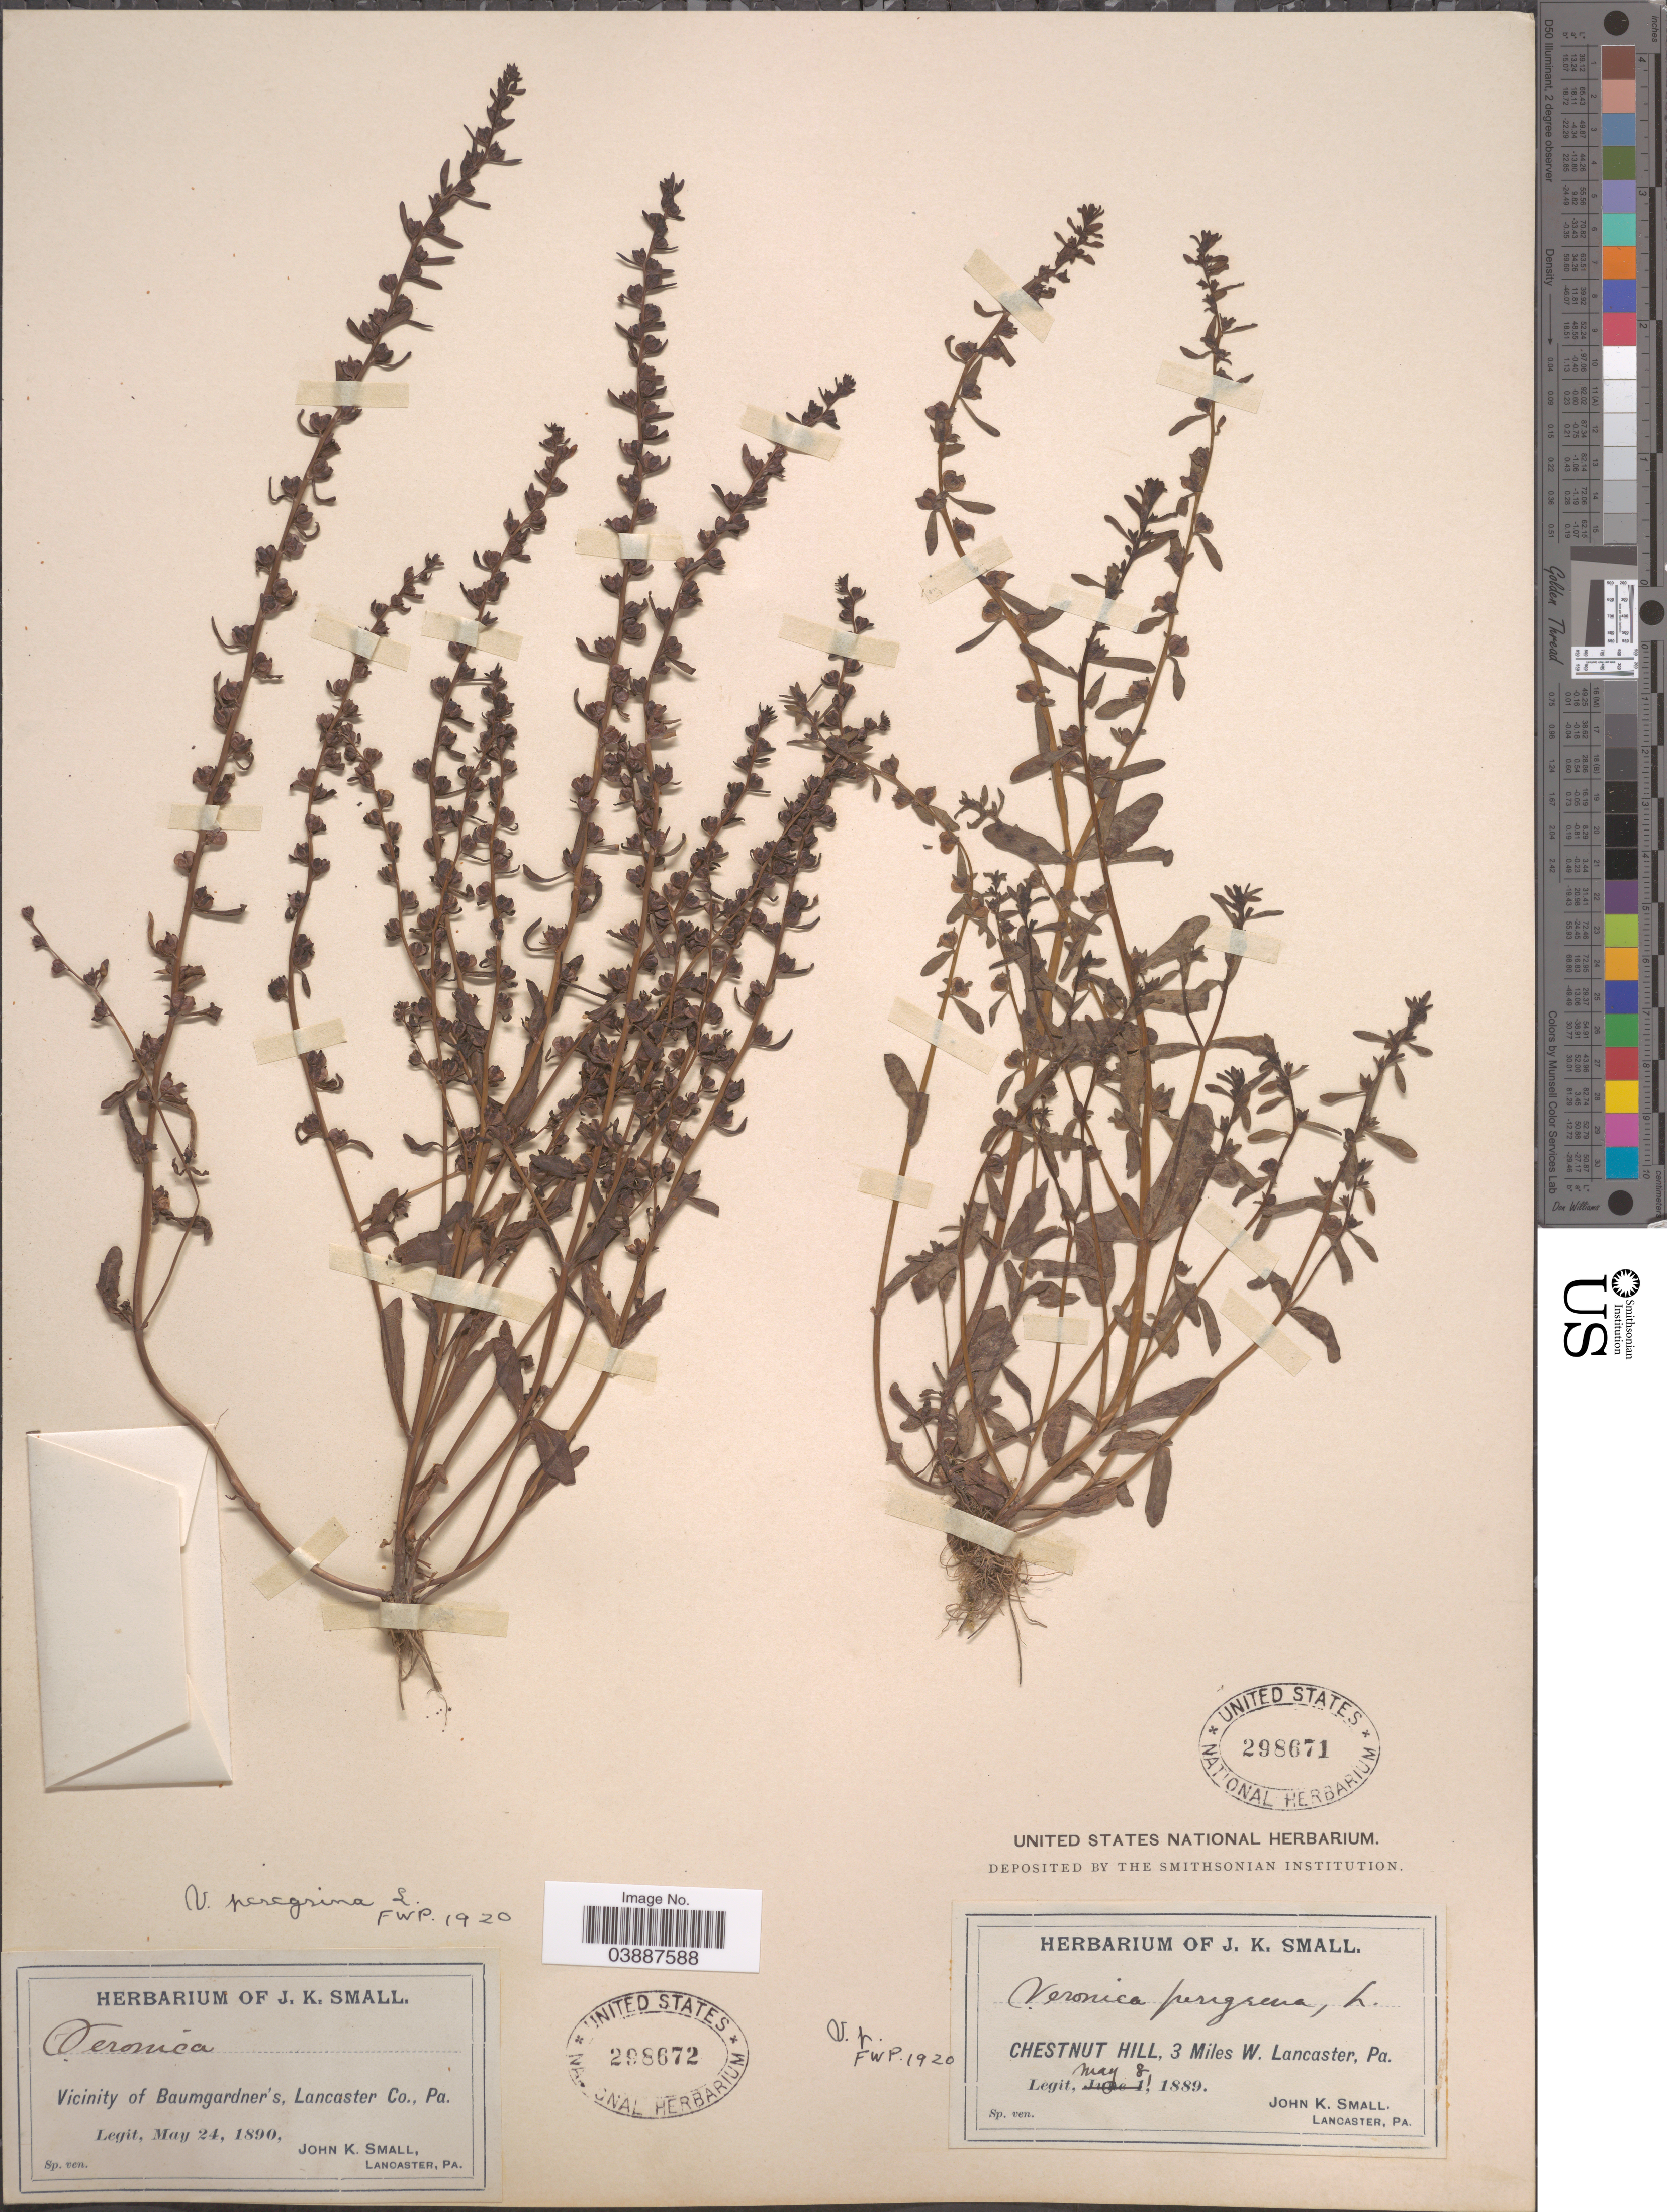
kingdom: Plantae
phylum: Tracheophyta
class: Magnoliopsida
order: Lamiales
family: Plantaginaceae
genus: Veronica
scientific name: Veronica peregrina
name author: L.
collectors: J. K. Small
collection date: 1889-05-08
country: United States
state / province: Pennsylvania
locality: Chestnut Hill, 3 Miles W. Lancaster.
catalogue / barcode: US 298671